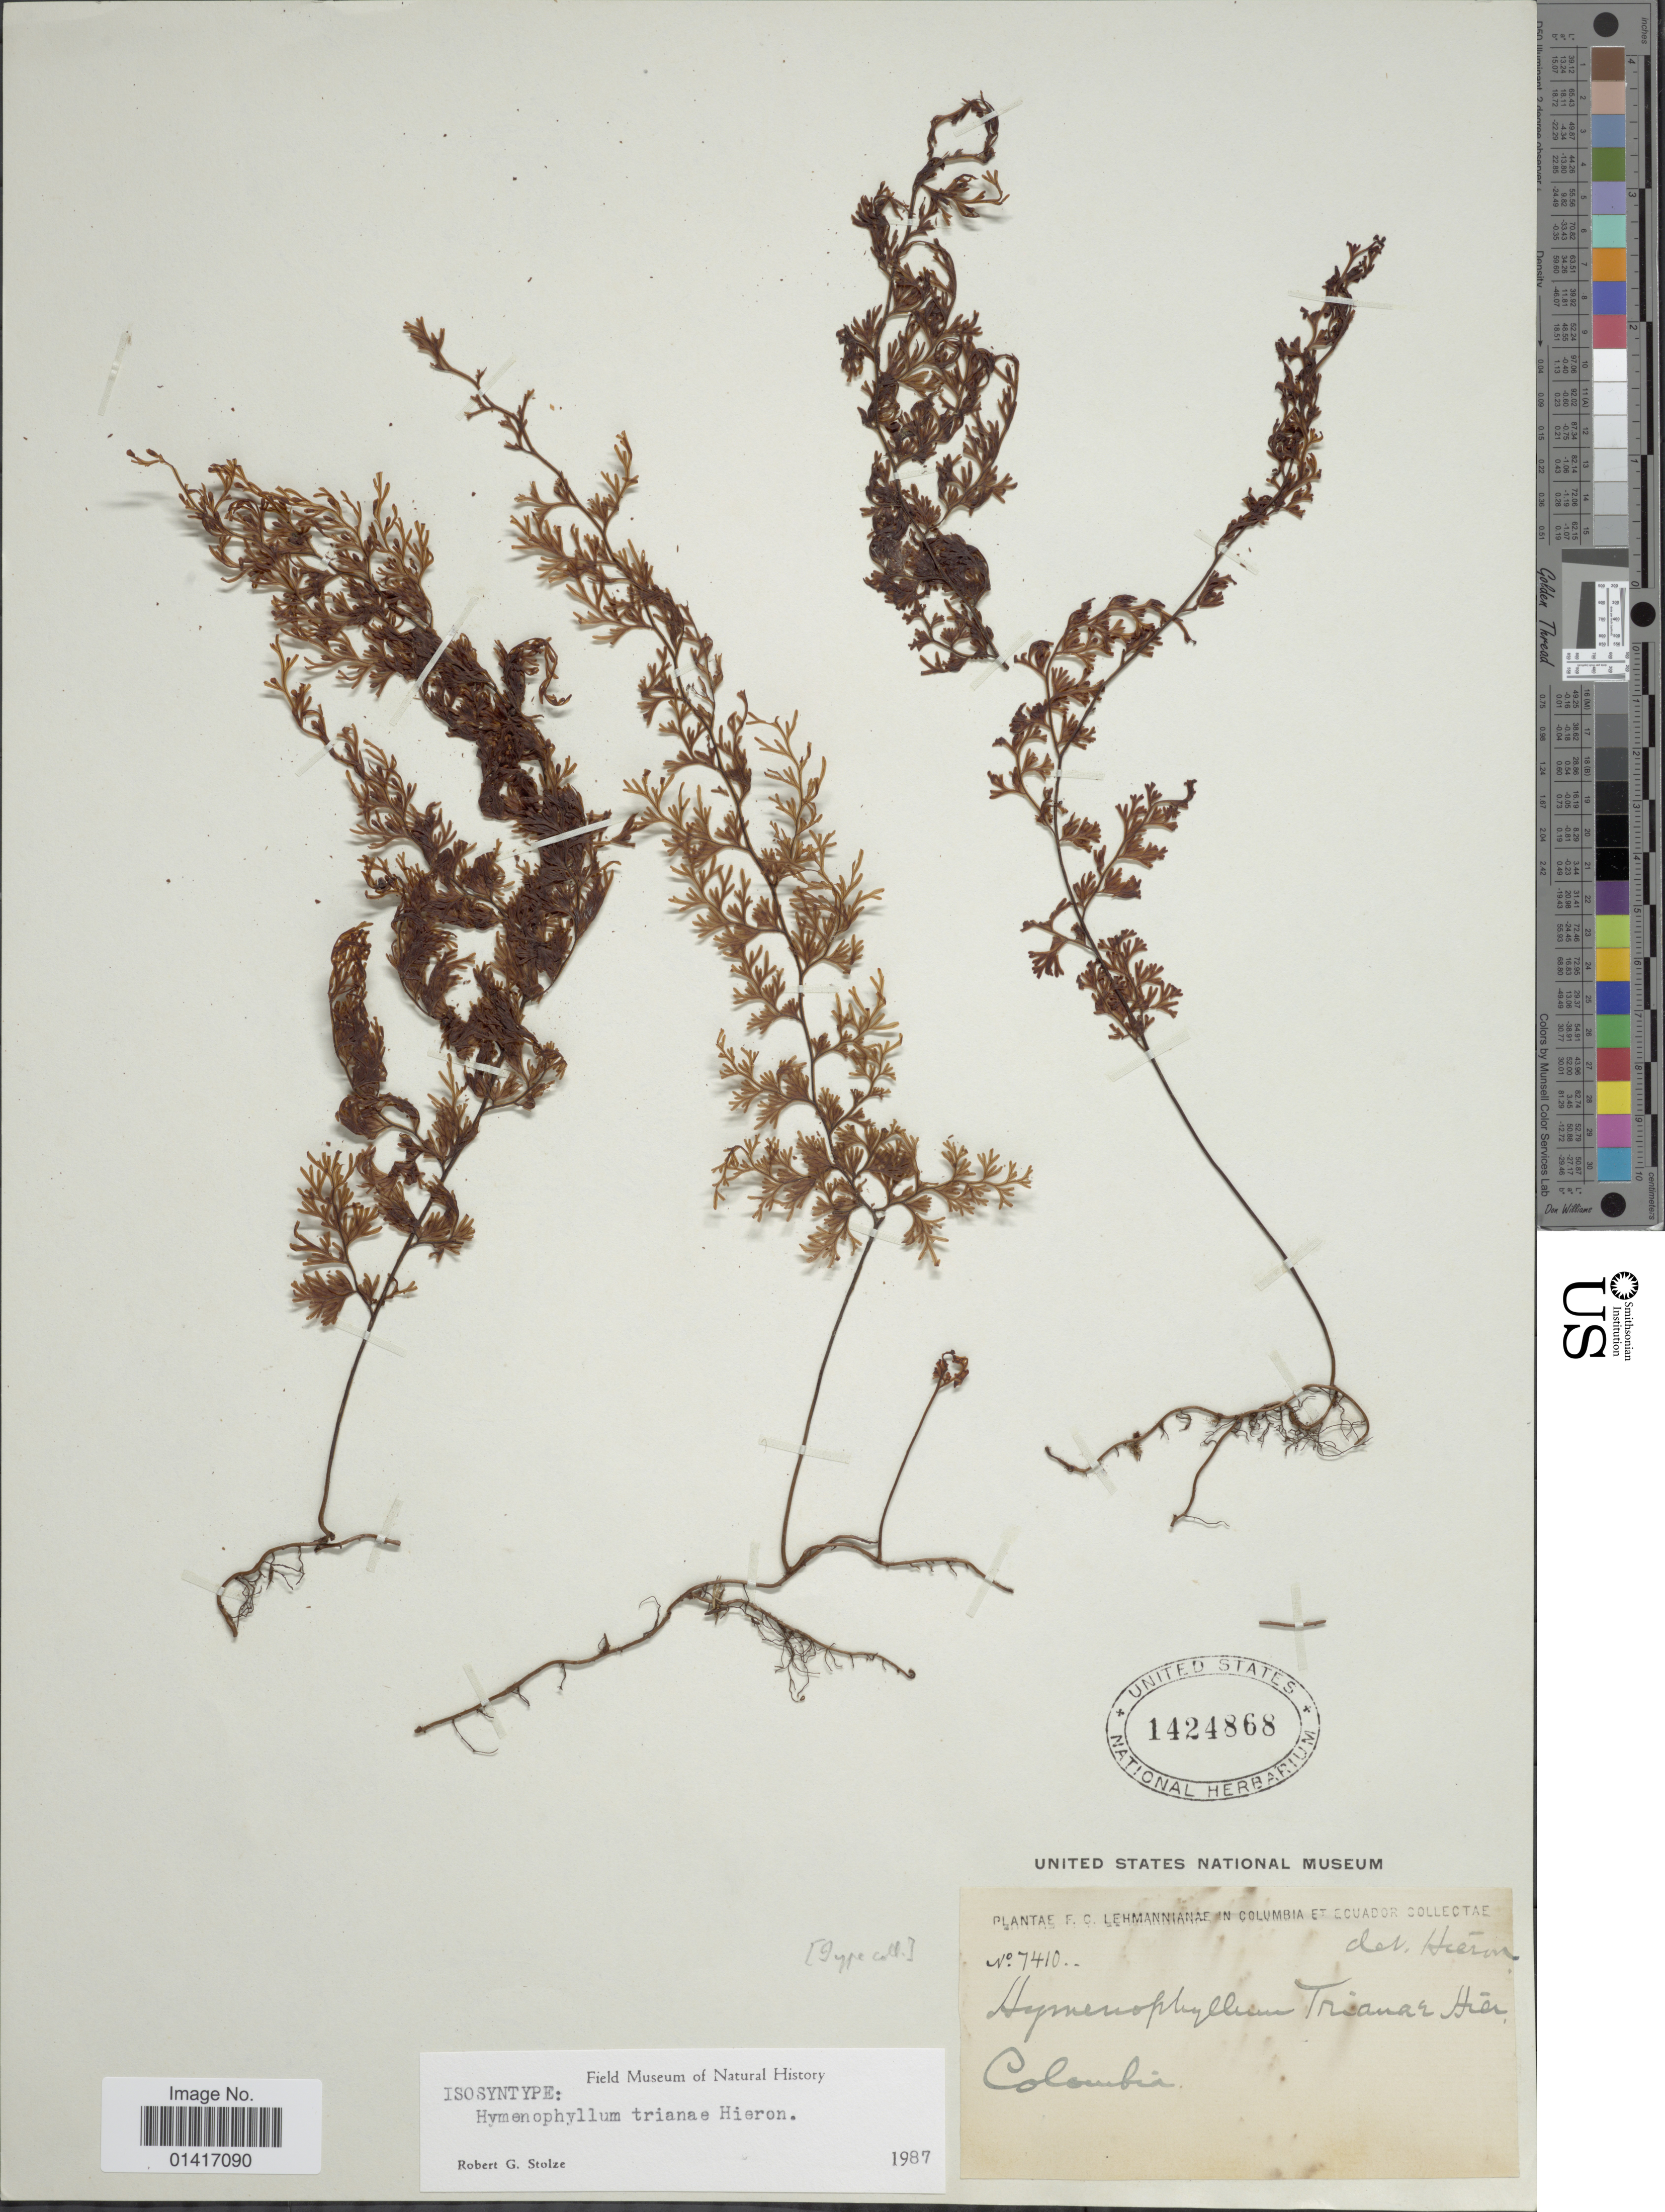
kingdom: Plantae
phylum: Tracheophyta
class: Polypodiopsida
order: Hymenophyllales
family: Hymenophyllaceae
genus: Hymenophyllum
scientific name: Hymenophyllum trianae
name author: (Hieron.)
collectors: F. C. Lehmann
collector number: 7410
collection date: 1987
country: Colombia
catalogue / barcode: US 1424868